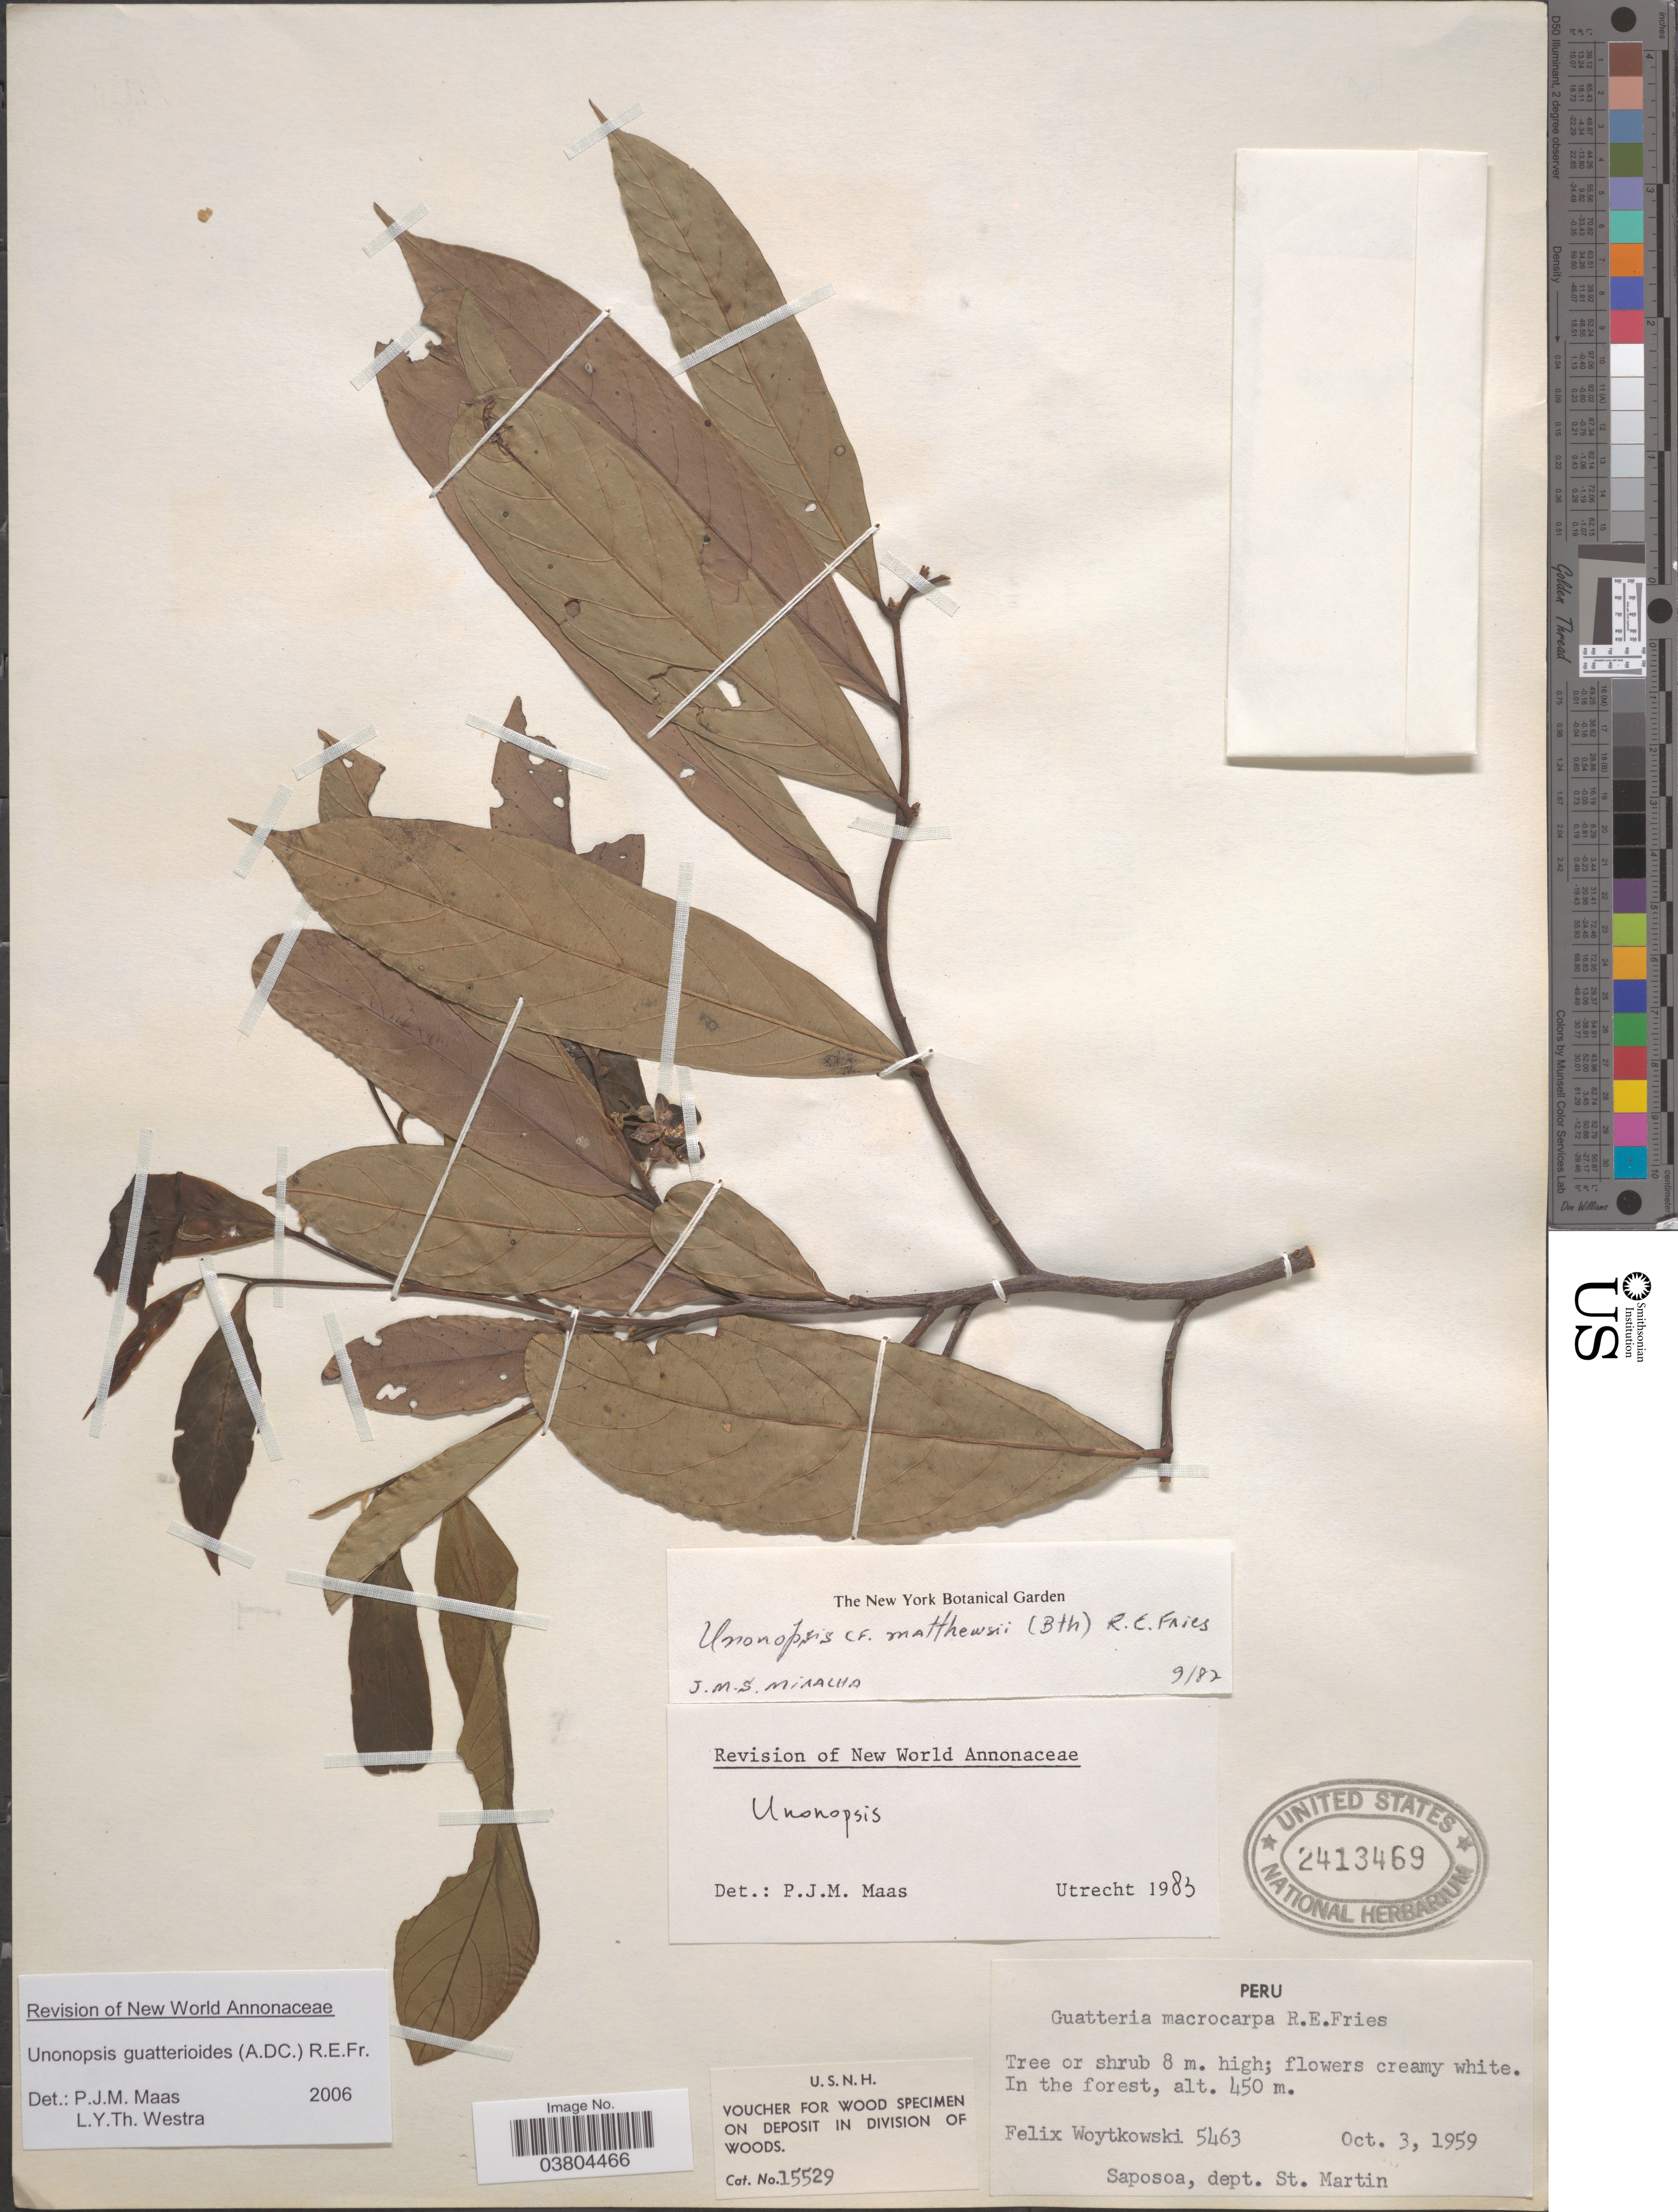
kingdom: Plantae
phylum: Tracheophyta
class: Magnoliopsida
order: Magnoliales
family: Annonaceae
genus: Unonopsis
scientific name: Unonopsis guatterioides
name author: (A. DC.) R.E. Fr.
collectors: F. Woytkowski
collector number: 5463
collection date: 1959-10-03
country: Peru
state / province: San Martín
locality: Saposoa, dept. St. Martin.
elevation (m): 450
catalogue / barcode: US 2413469